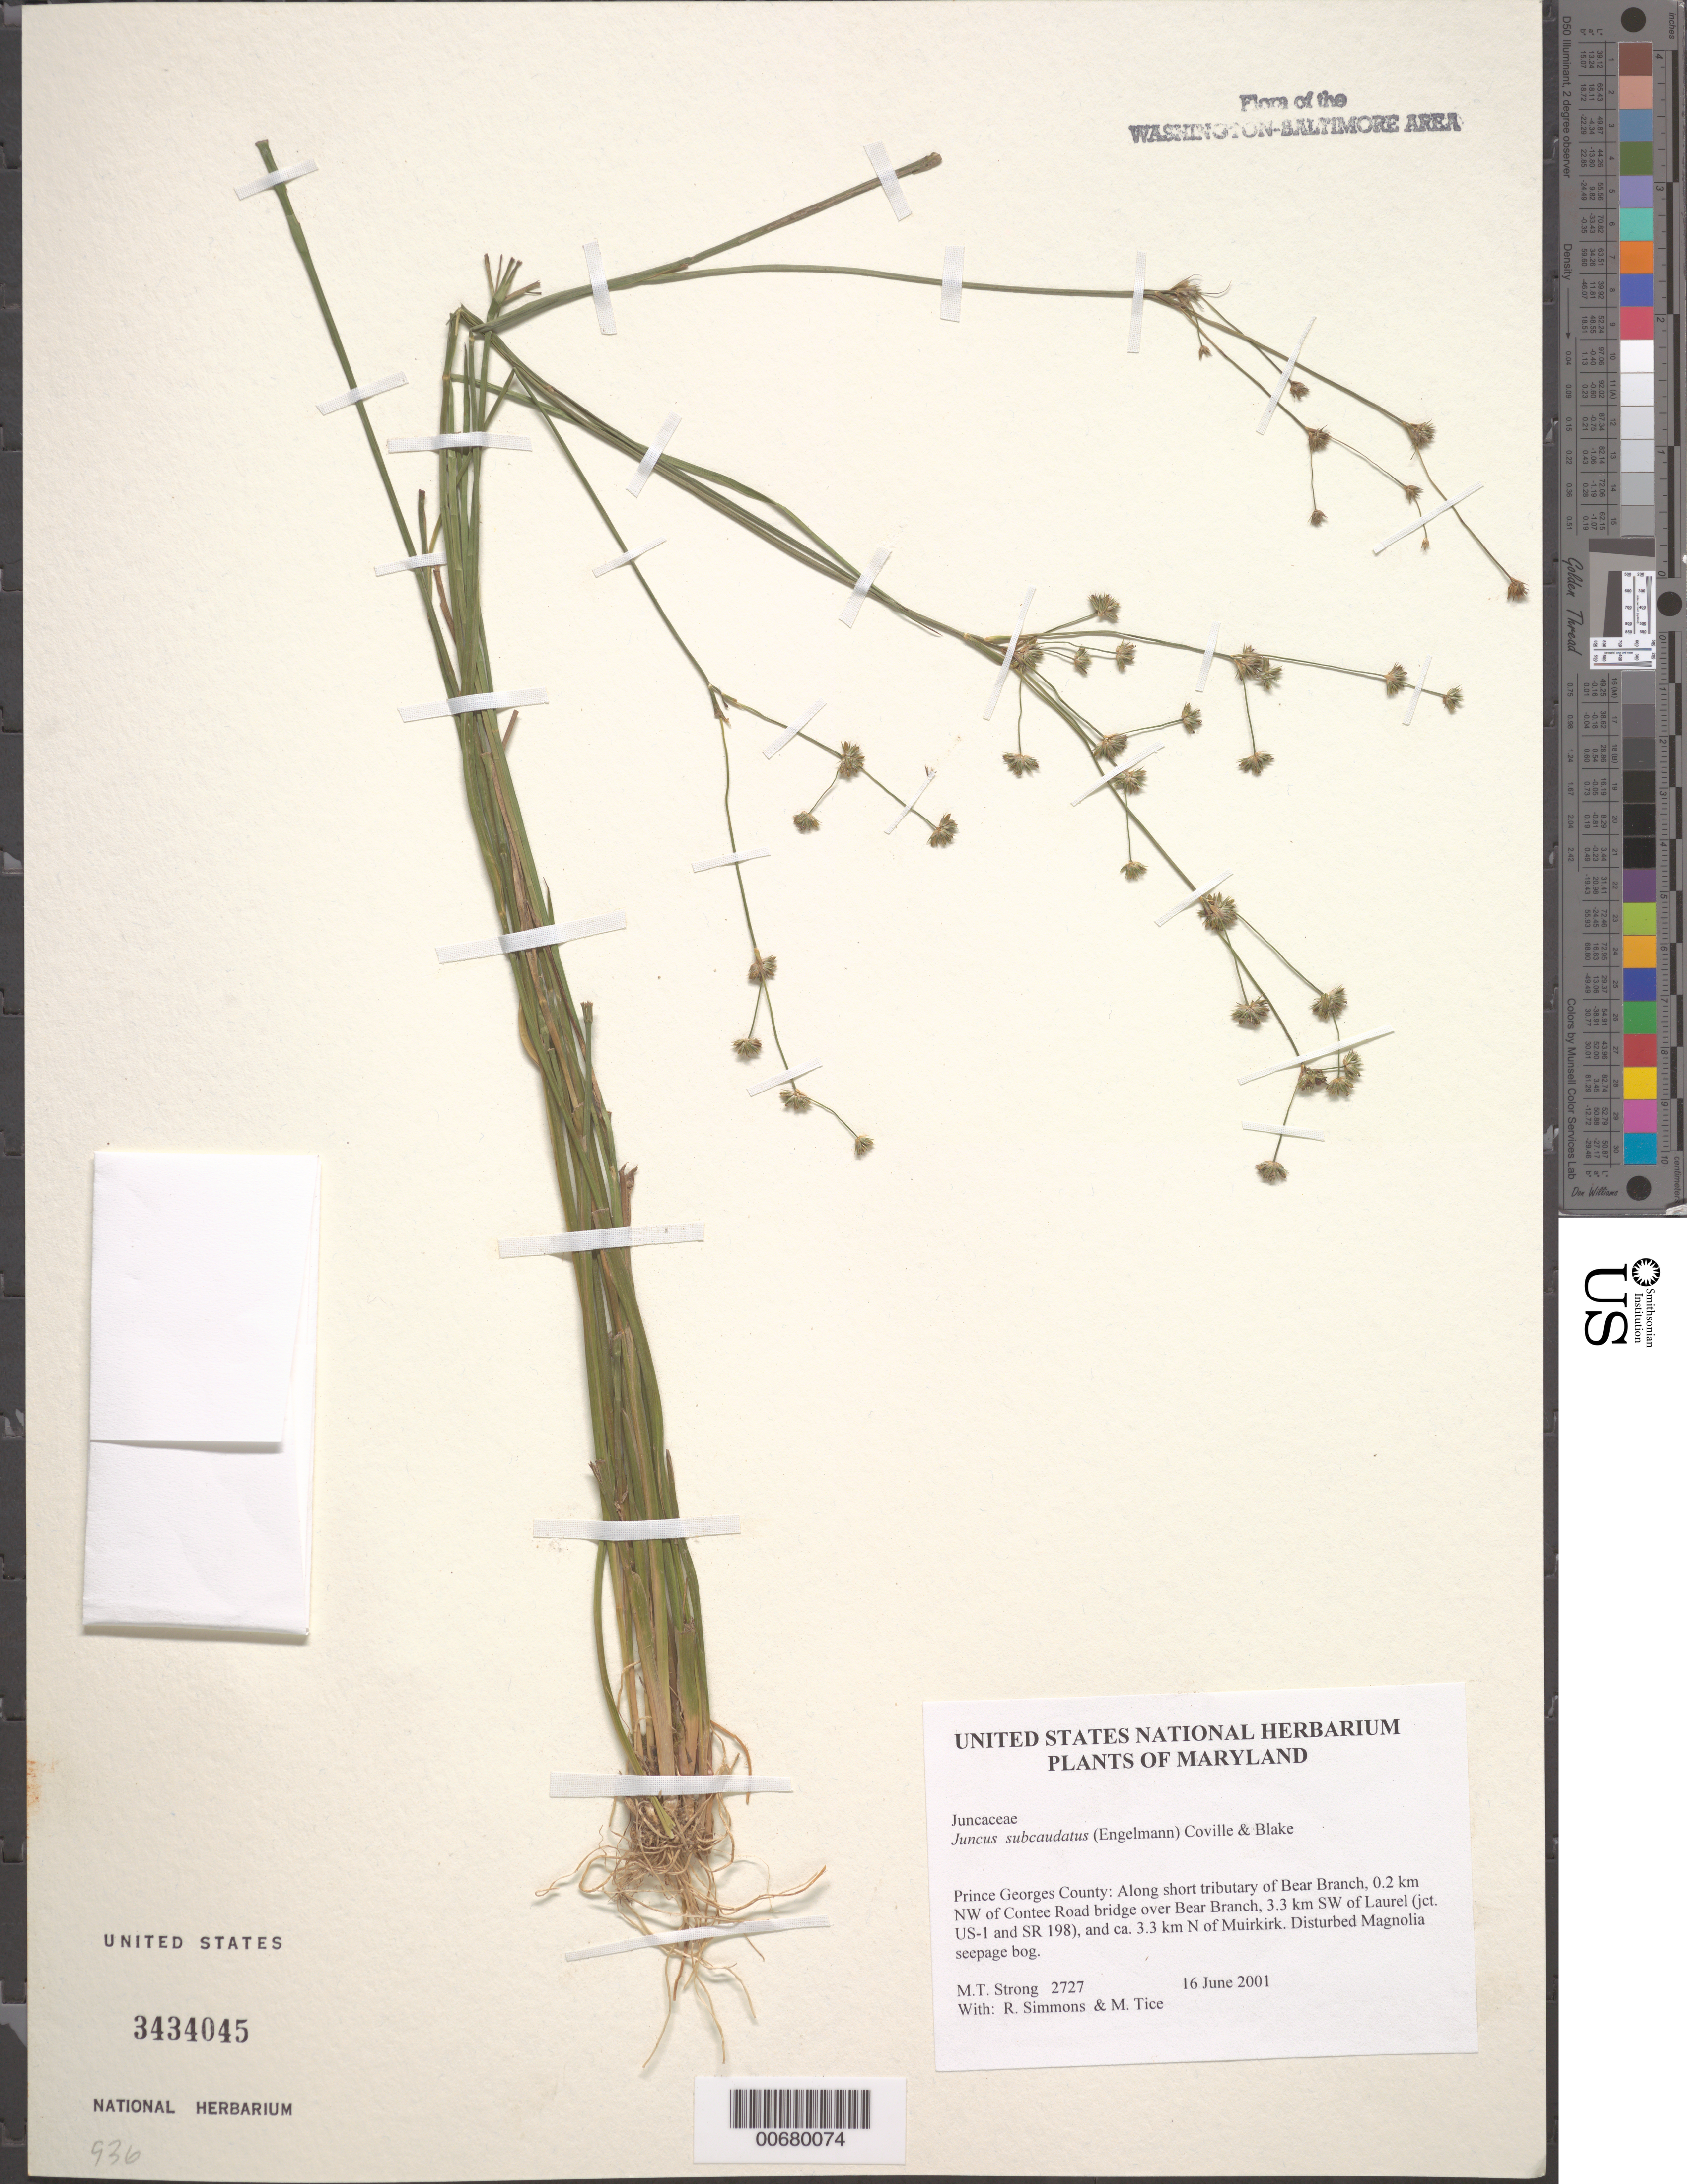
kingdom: Plantae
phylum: Tracheophyta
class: Liliopsida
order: Poales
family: Juncaceae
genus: Juncus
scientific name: Juncus subcaudatus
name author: (Engelm. ex A. Gray) Coville & S.F. Blake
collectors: M. T. Strong, R. Simmons & M. Tice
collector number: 2727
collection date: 2001-06-16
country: United States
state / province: Maryland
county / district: Prince George's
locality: Prince Georges County: Along short tributary of Bear Branch, 0.2 km NW of Contee Road bridge over Bear Branch, 3.3 km SW of Laurel (jct. US-1 and SR 198), and ca. 3.3 km N of Muirkirk.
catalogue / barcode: US 3434045